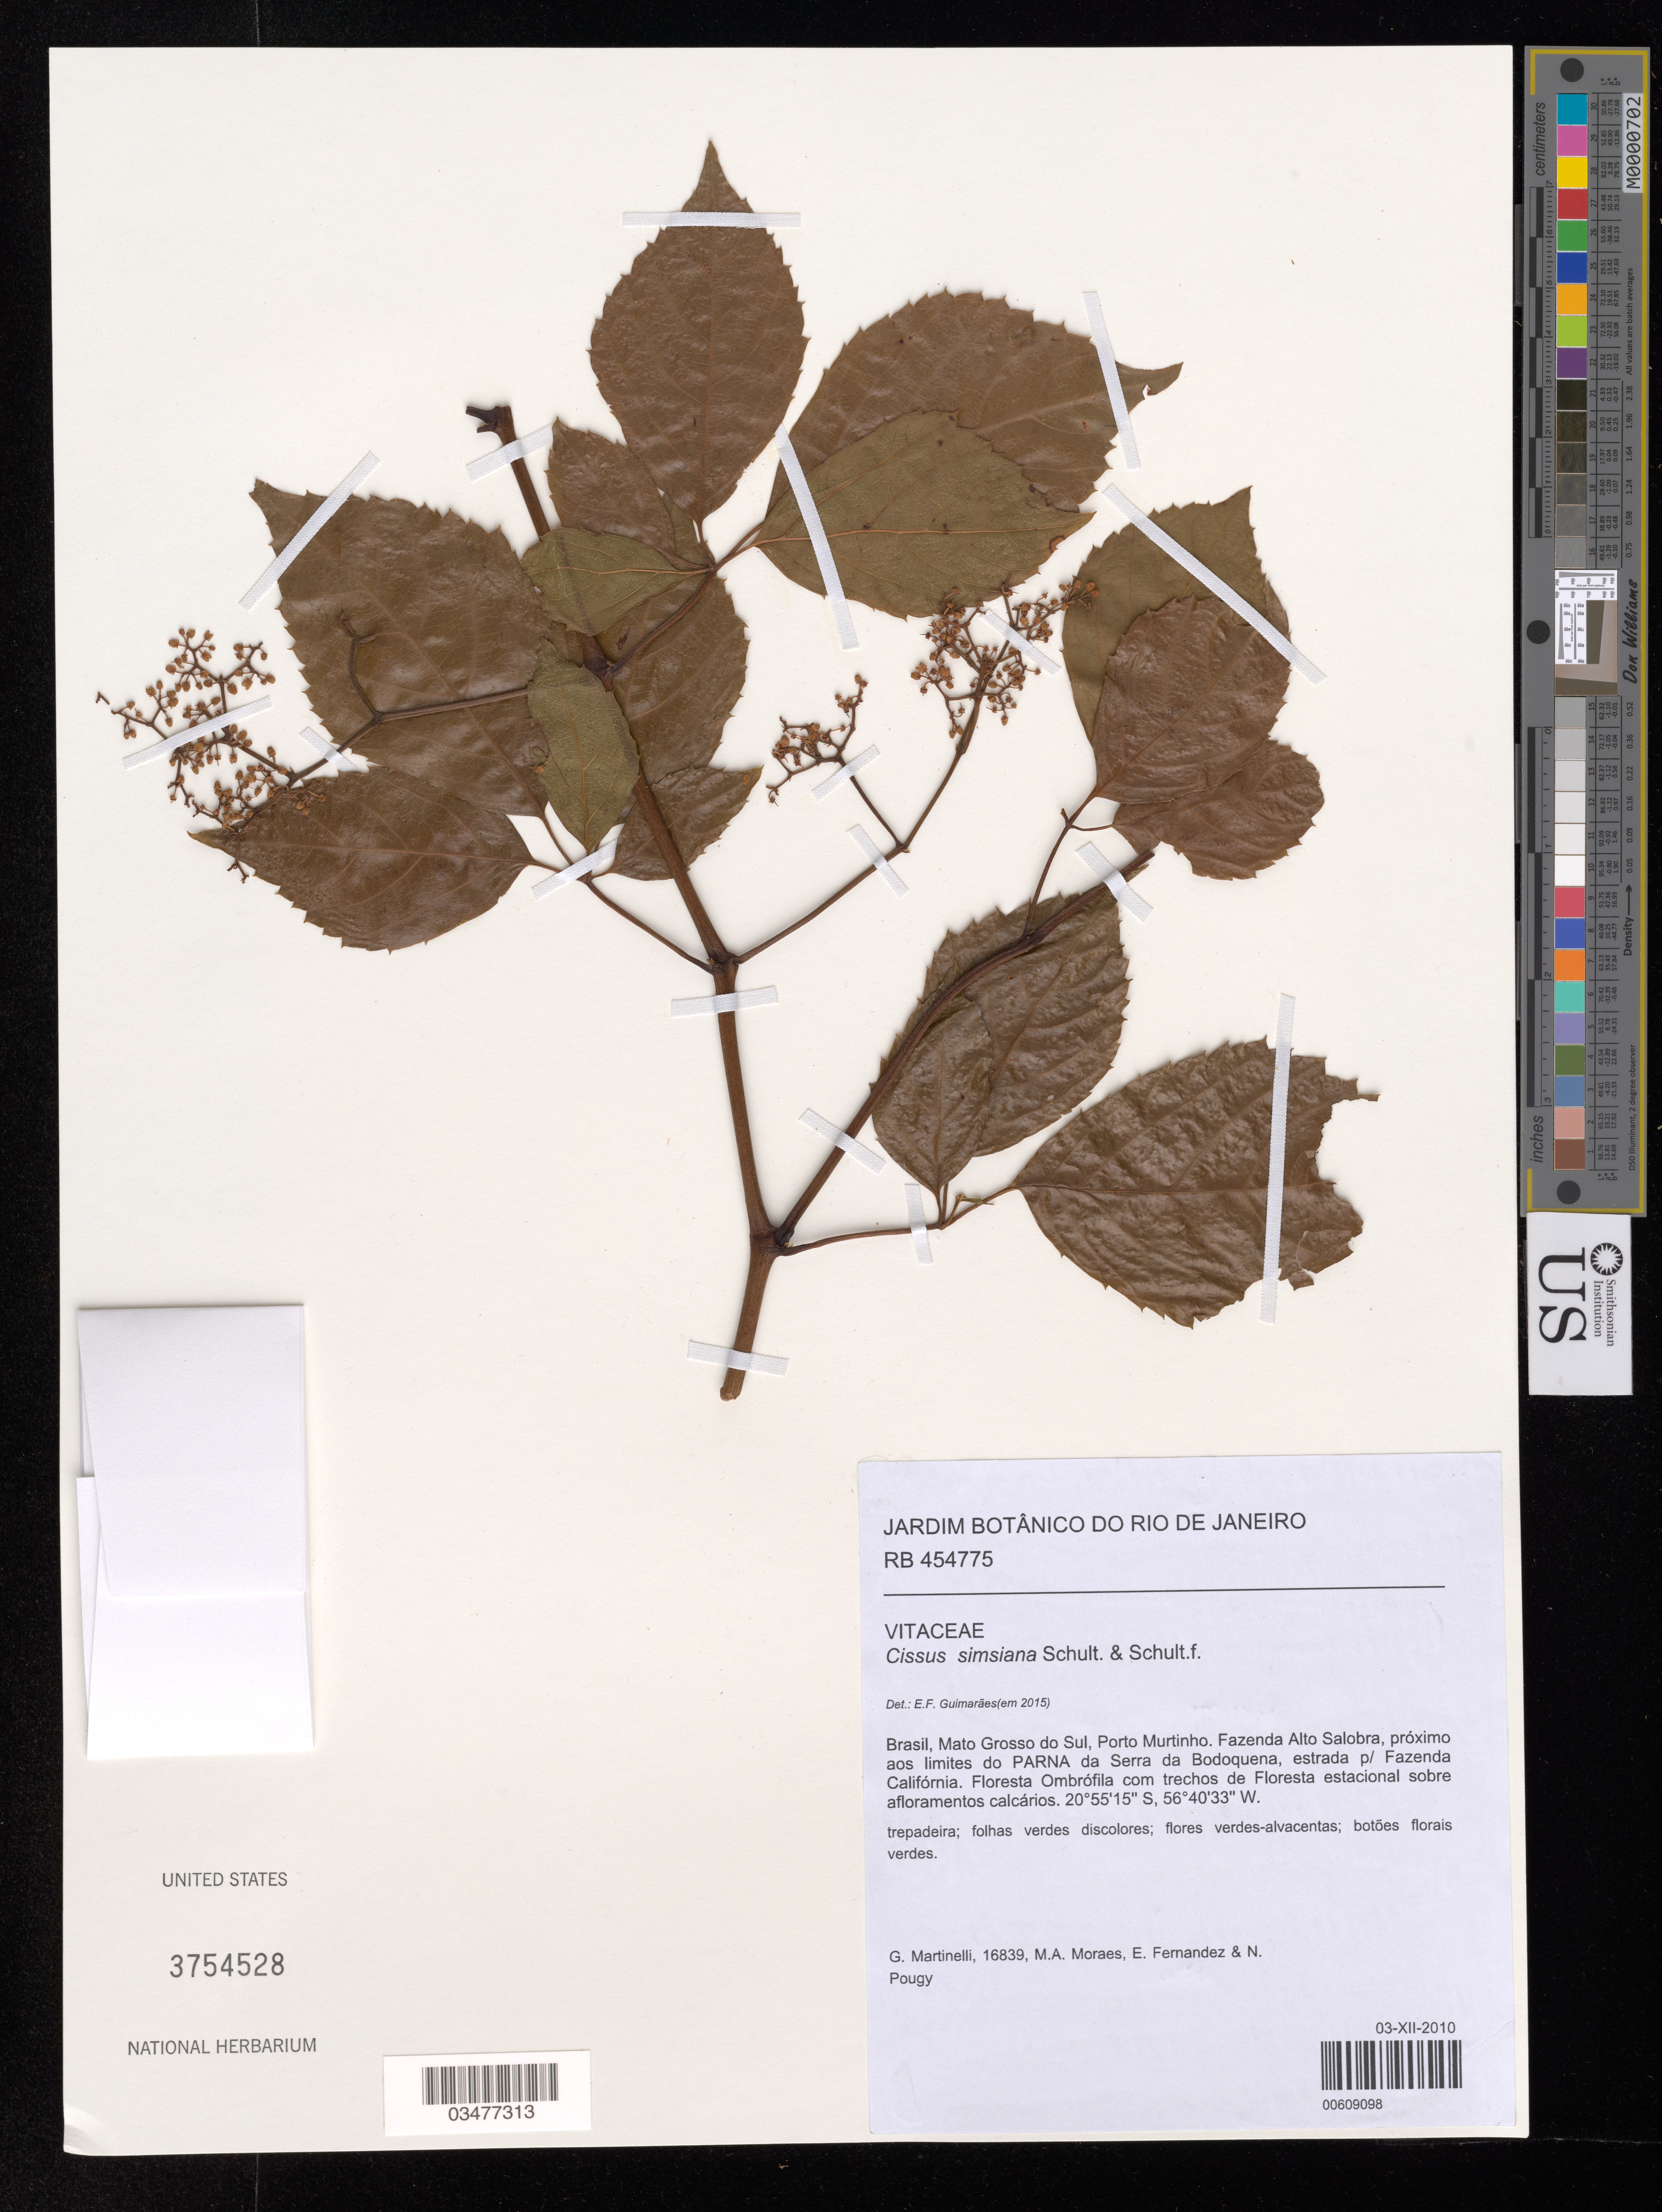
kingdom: Plantae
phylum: Tracheophyta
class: Magnoliopsida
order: Vitales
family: Vitaceae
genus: Cissus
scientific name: Cissus simsiana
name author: Schult. & Schult. f.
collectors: G. Martinelli, M. Moraes, E. Fernandez & N. Pougy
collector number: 16839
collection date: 2010-12-03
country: Brazil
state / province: Mato Grosso do Sul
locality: Porto Murtinho. Fazenda Alto Salobra, próximo aos limites do PARNA da Serra da Bodoquena, estrada p/ Fazenda Califórnia.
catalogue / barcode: US 3754528